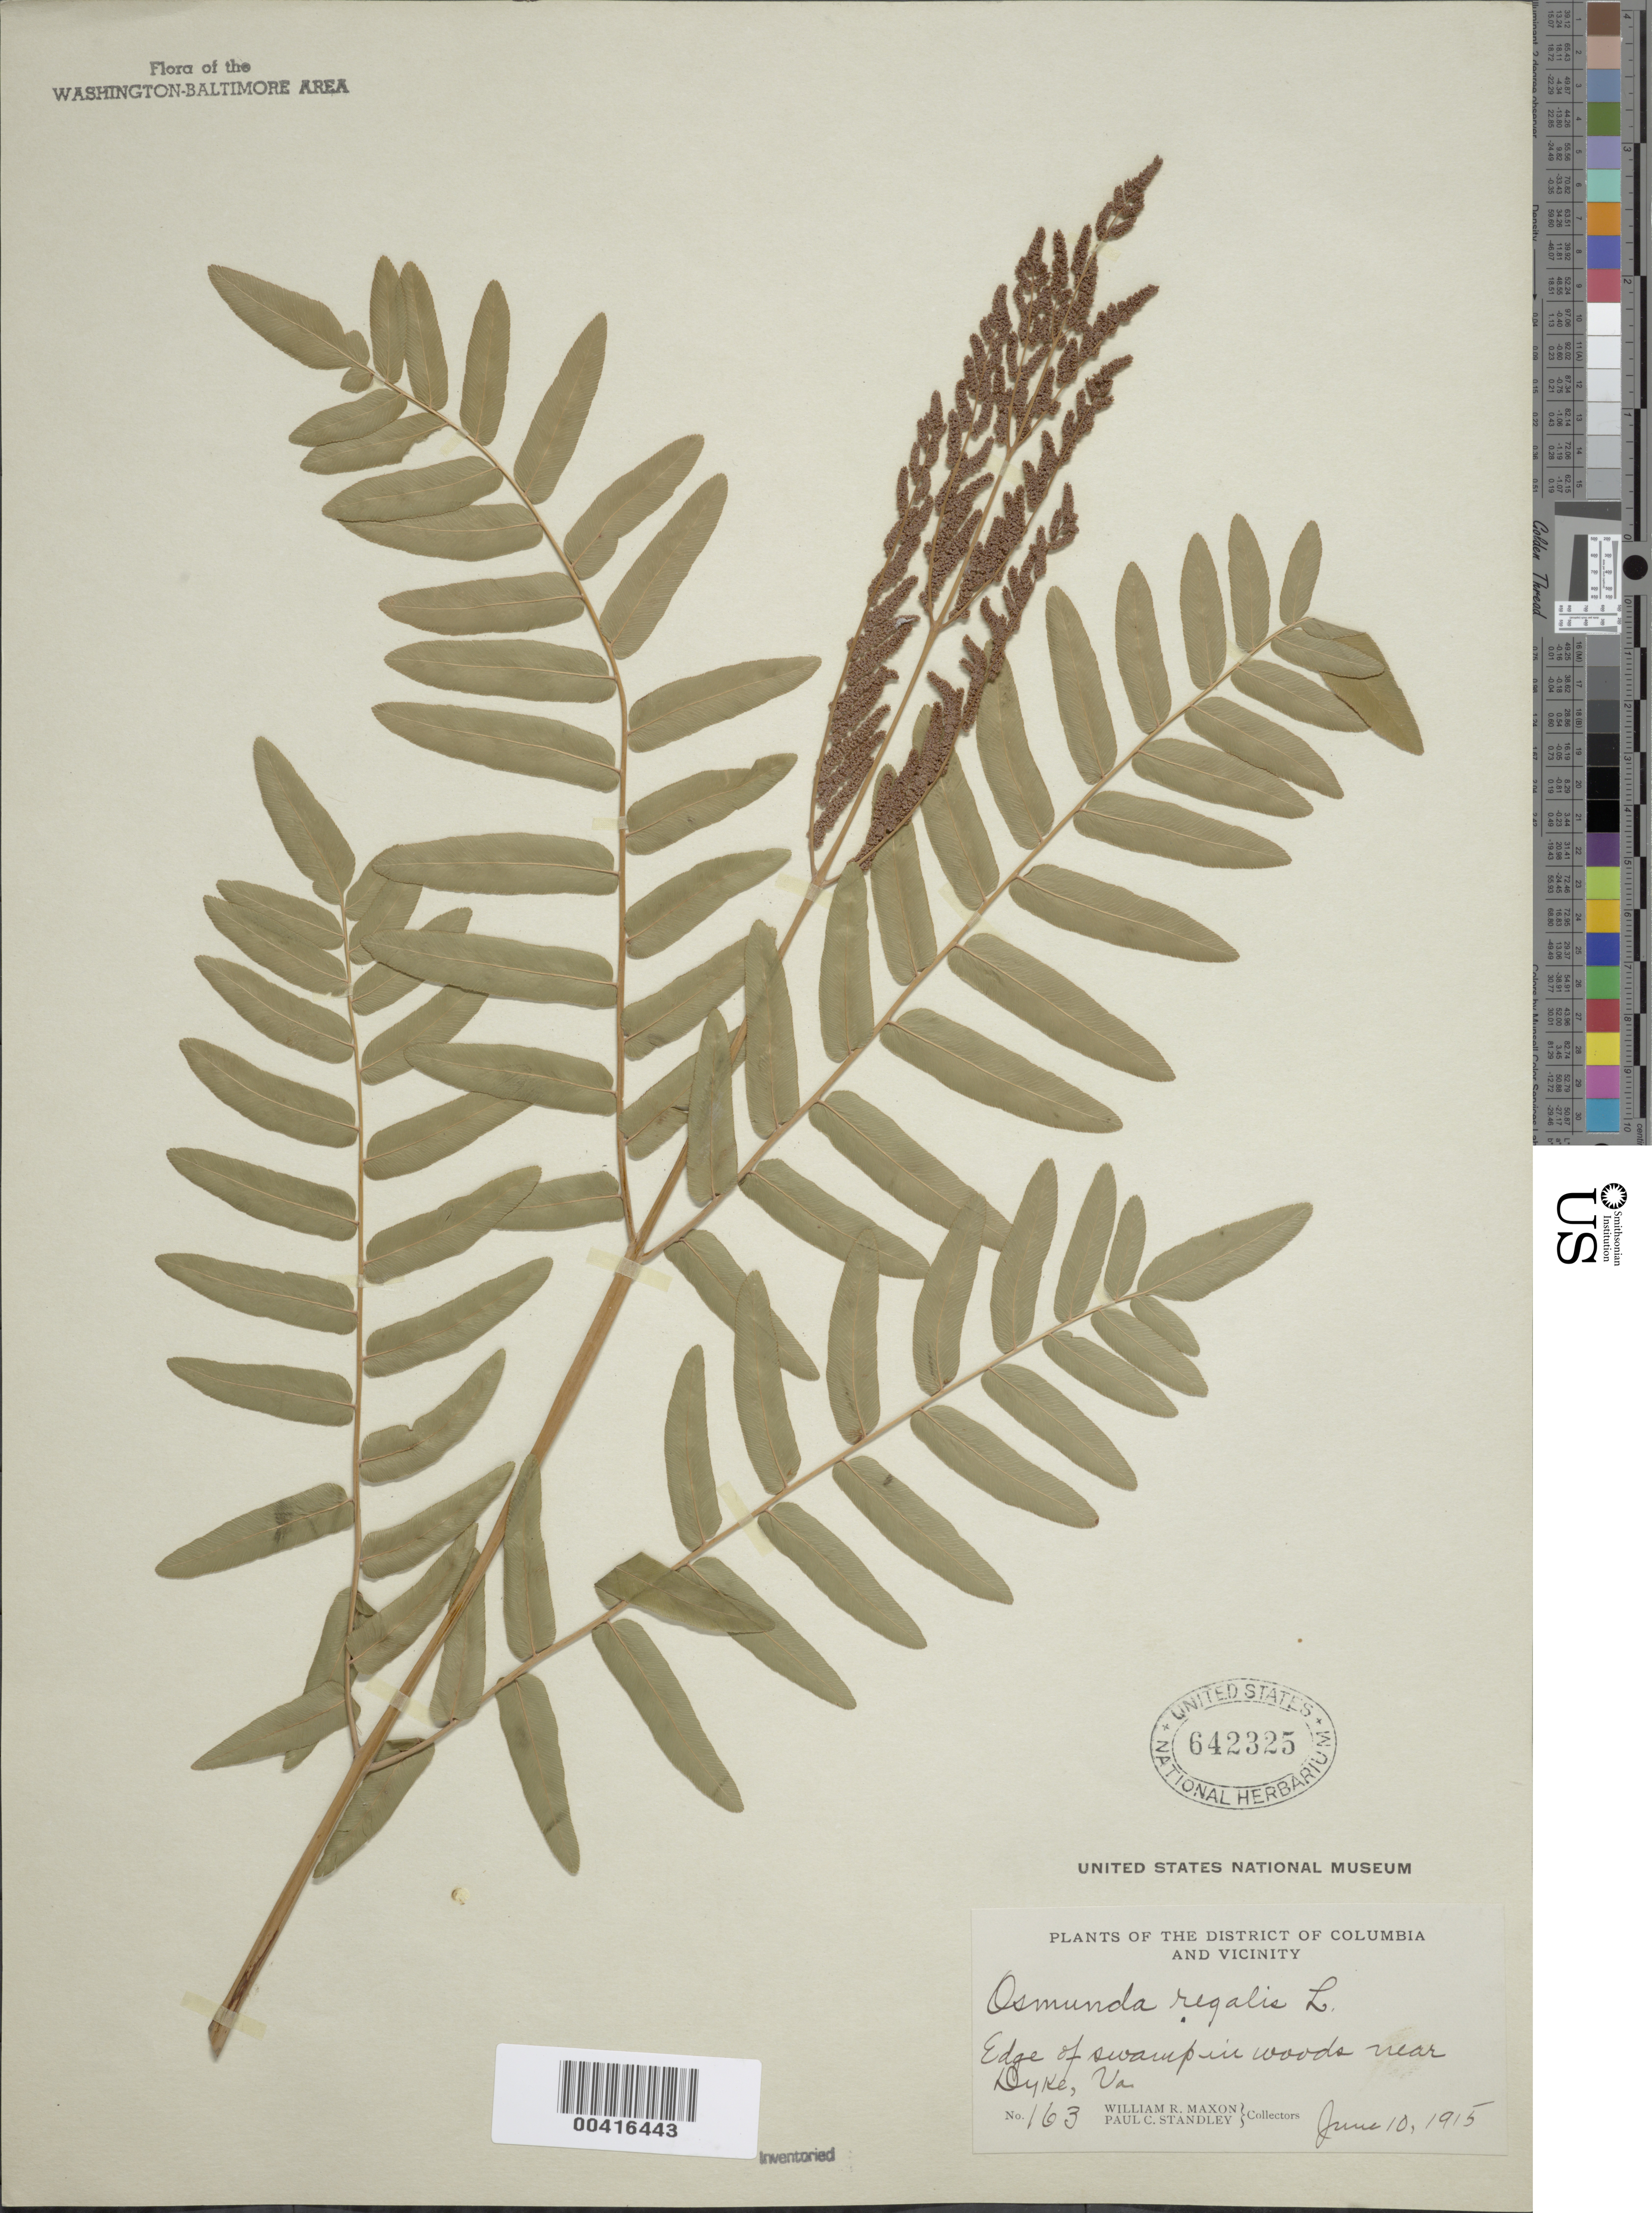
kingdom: Plantae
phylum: Tracheophyta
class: Polypodiopsida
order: Osmundales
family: Osmundaceae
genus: Osmunda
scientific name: Osmunda regalis var. spectabilis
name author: (Willd.) A. Gray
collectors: W. R. Maxon & P. C. Standley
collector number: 163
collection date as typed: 10 Jun 1915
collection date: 1915-06-10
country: United States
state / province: Virginia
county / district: Fairfax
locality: near Dyke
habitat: Edge of swamp in woods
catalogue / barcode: US 642325